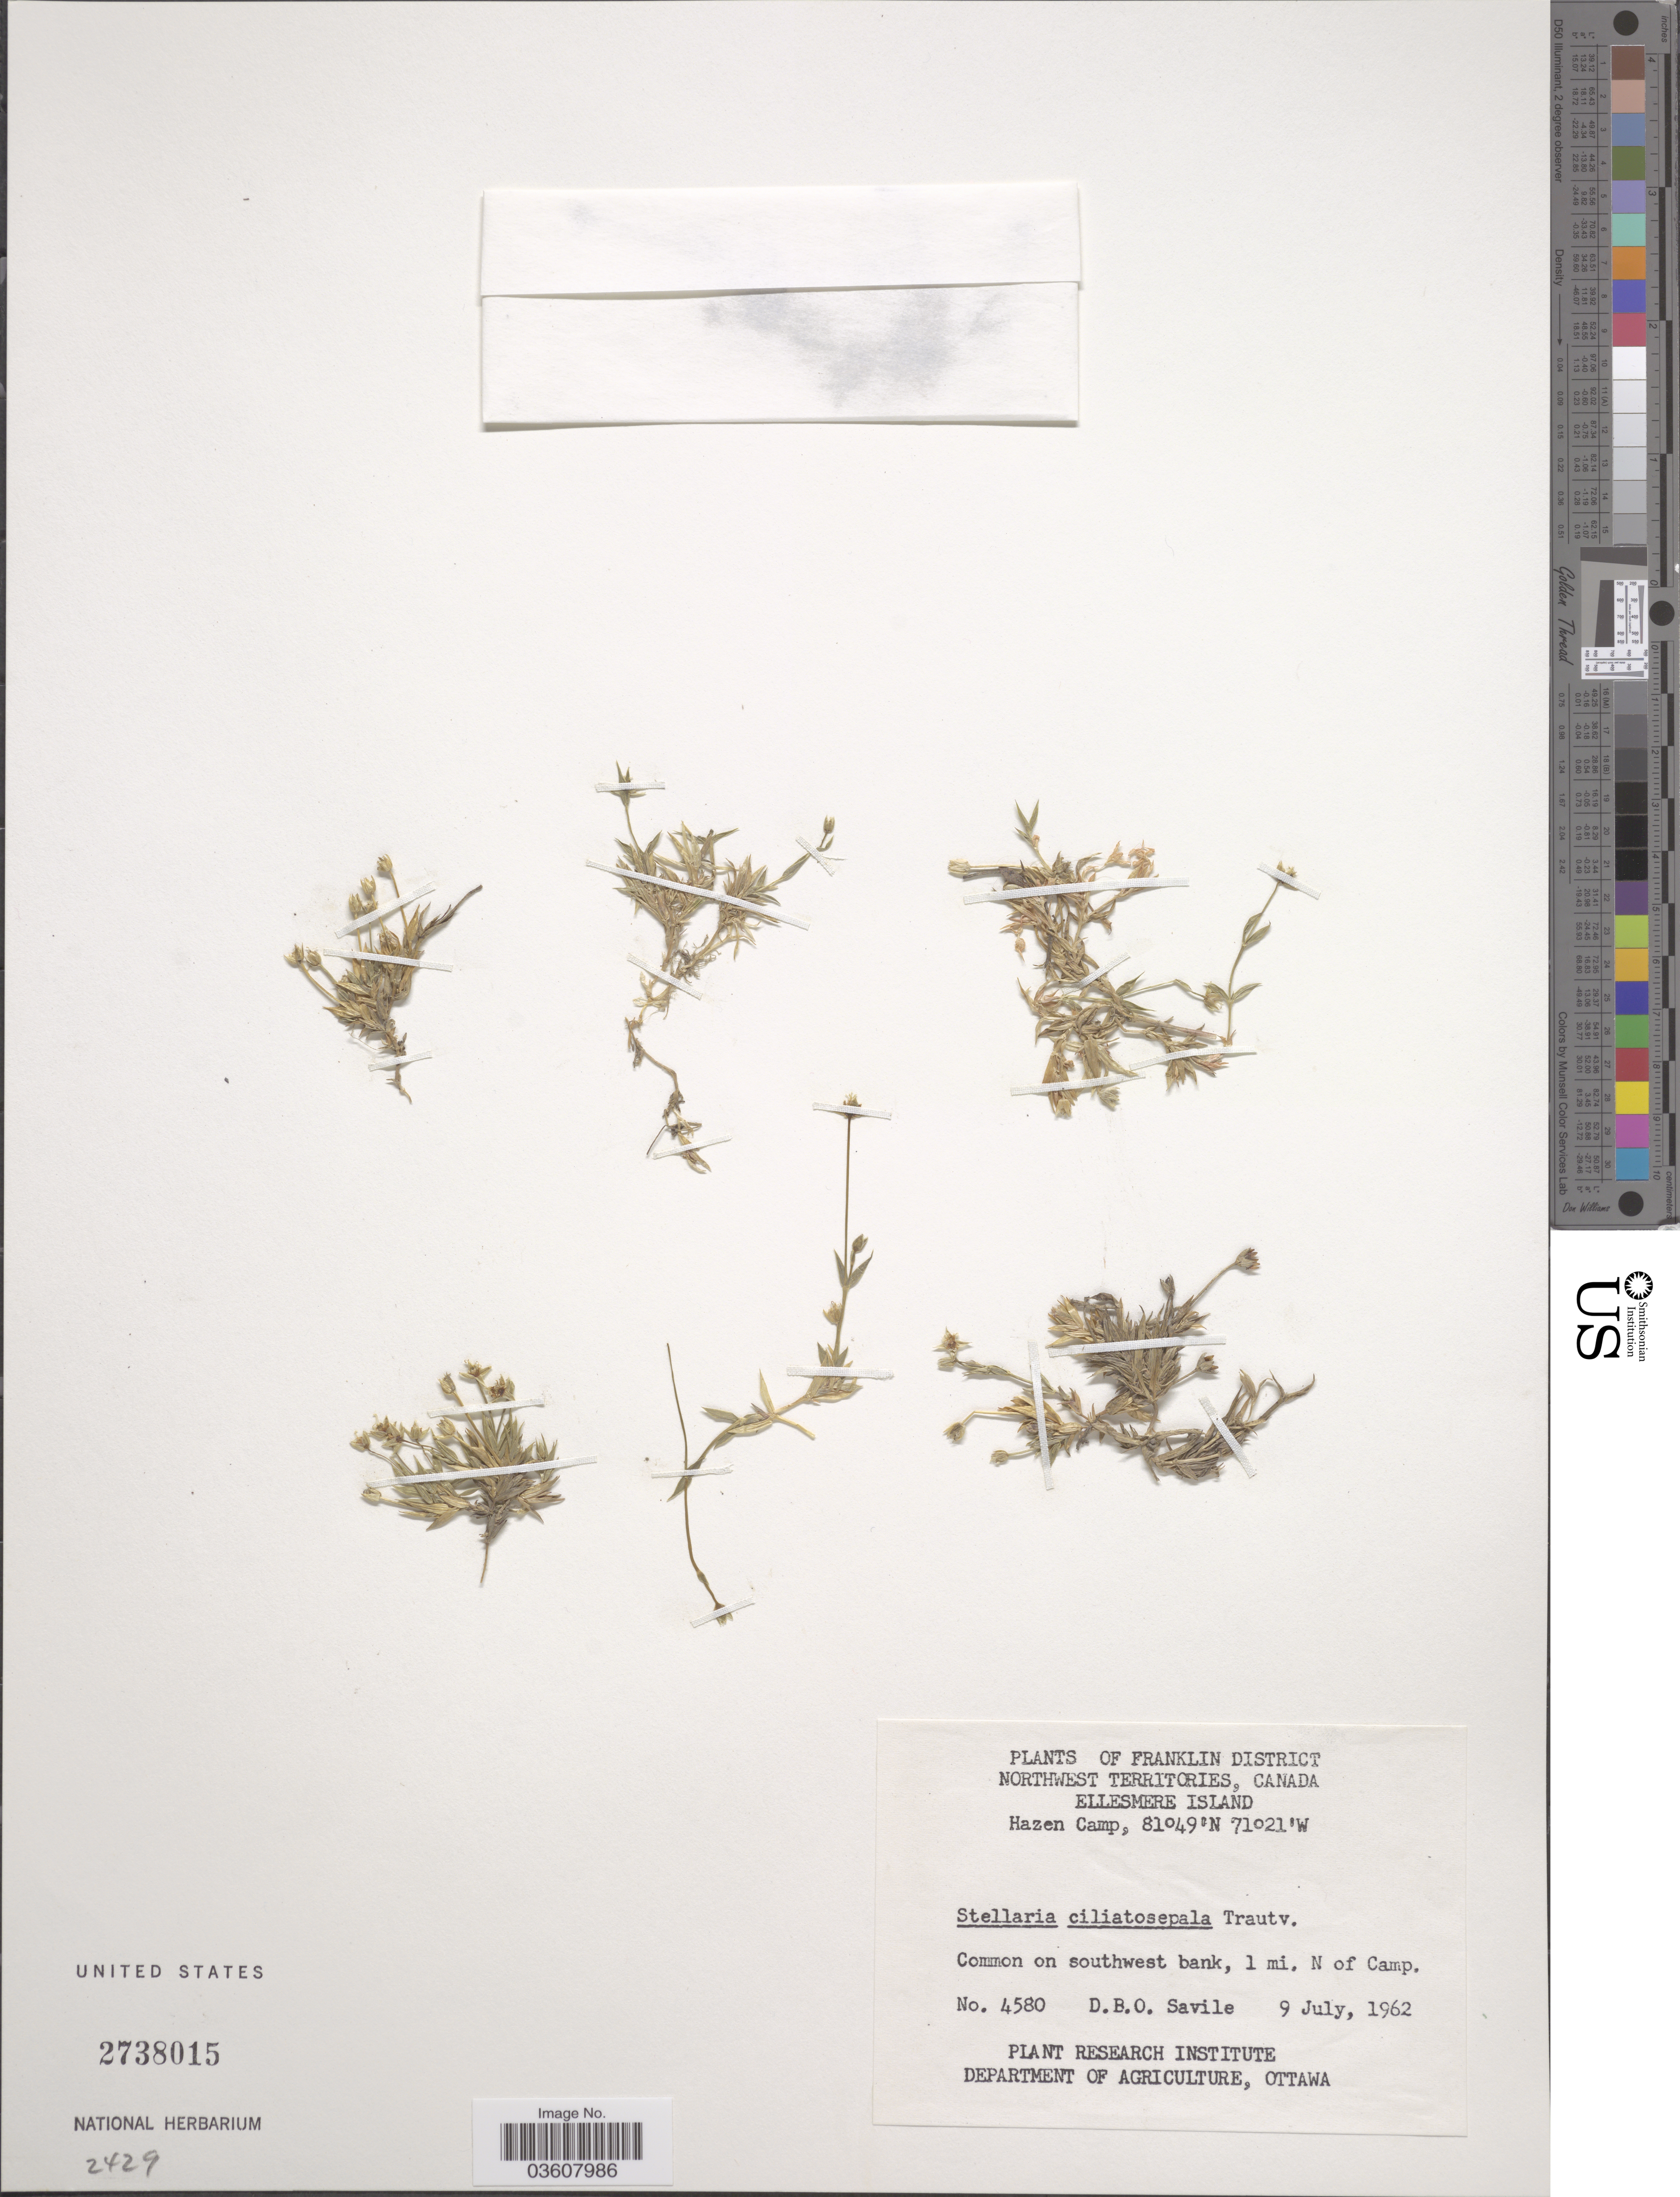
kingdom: Plantae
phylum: Tracheophyta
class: Magnoliopsida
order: Caryophyllales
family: Caryophyllaceae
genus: Stellaria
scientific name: Stellaria ciliatosepala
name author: Trautv.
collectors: D. Savile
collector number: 4580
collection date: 1962-07-09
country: Canada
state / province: Northwest Territories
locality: Franklin District, Ellesmere Island, Hazen Camp. Common on southwest bank, 1 mi. N of Camp.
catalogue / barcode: US 2738015